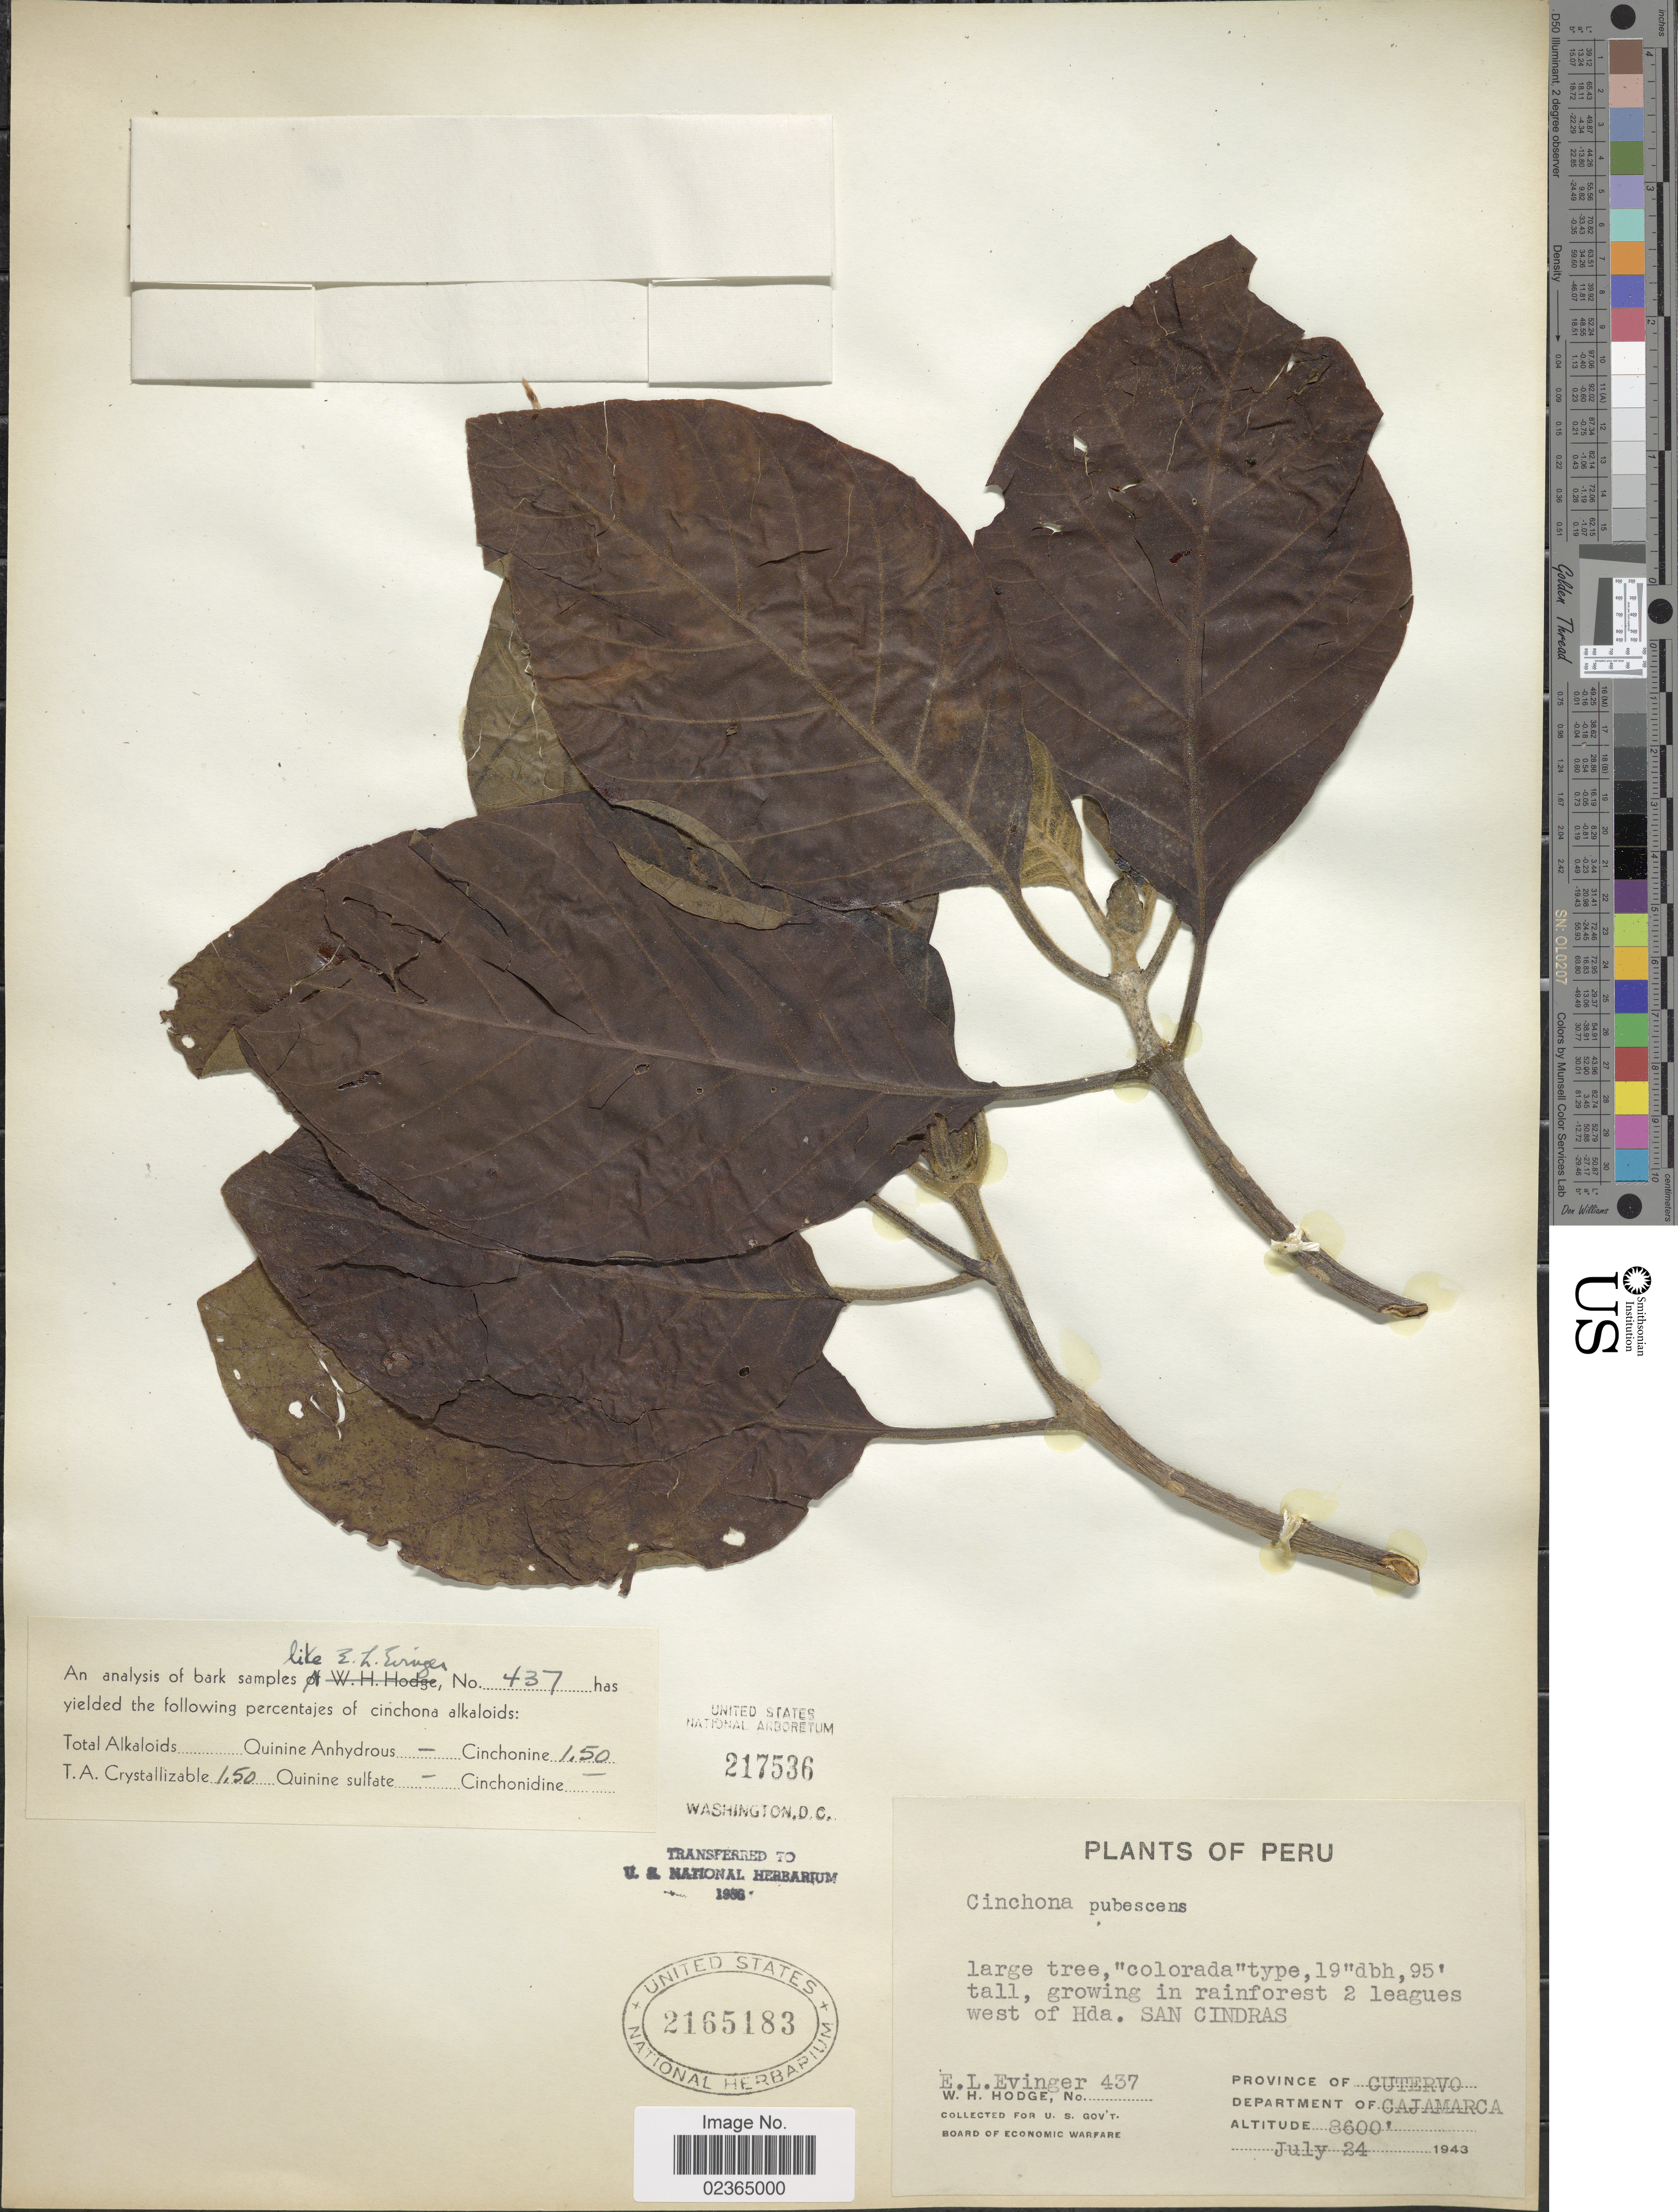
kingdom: Plantae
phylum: Tracheophyta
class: Magnoliopsida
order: Gentianales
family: Rubiaceae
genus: Cinchona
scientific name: Cinchona pubescens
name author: Vahl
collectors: E. Evinger & W. Hodge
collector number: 437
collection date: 1943-07-24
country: Peru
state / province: Cajamarca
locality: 2 leagues west of Hda. San Cindras. Province of Cutervo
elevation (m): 2621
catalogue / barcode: US 2165183